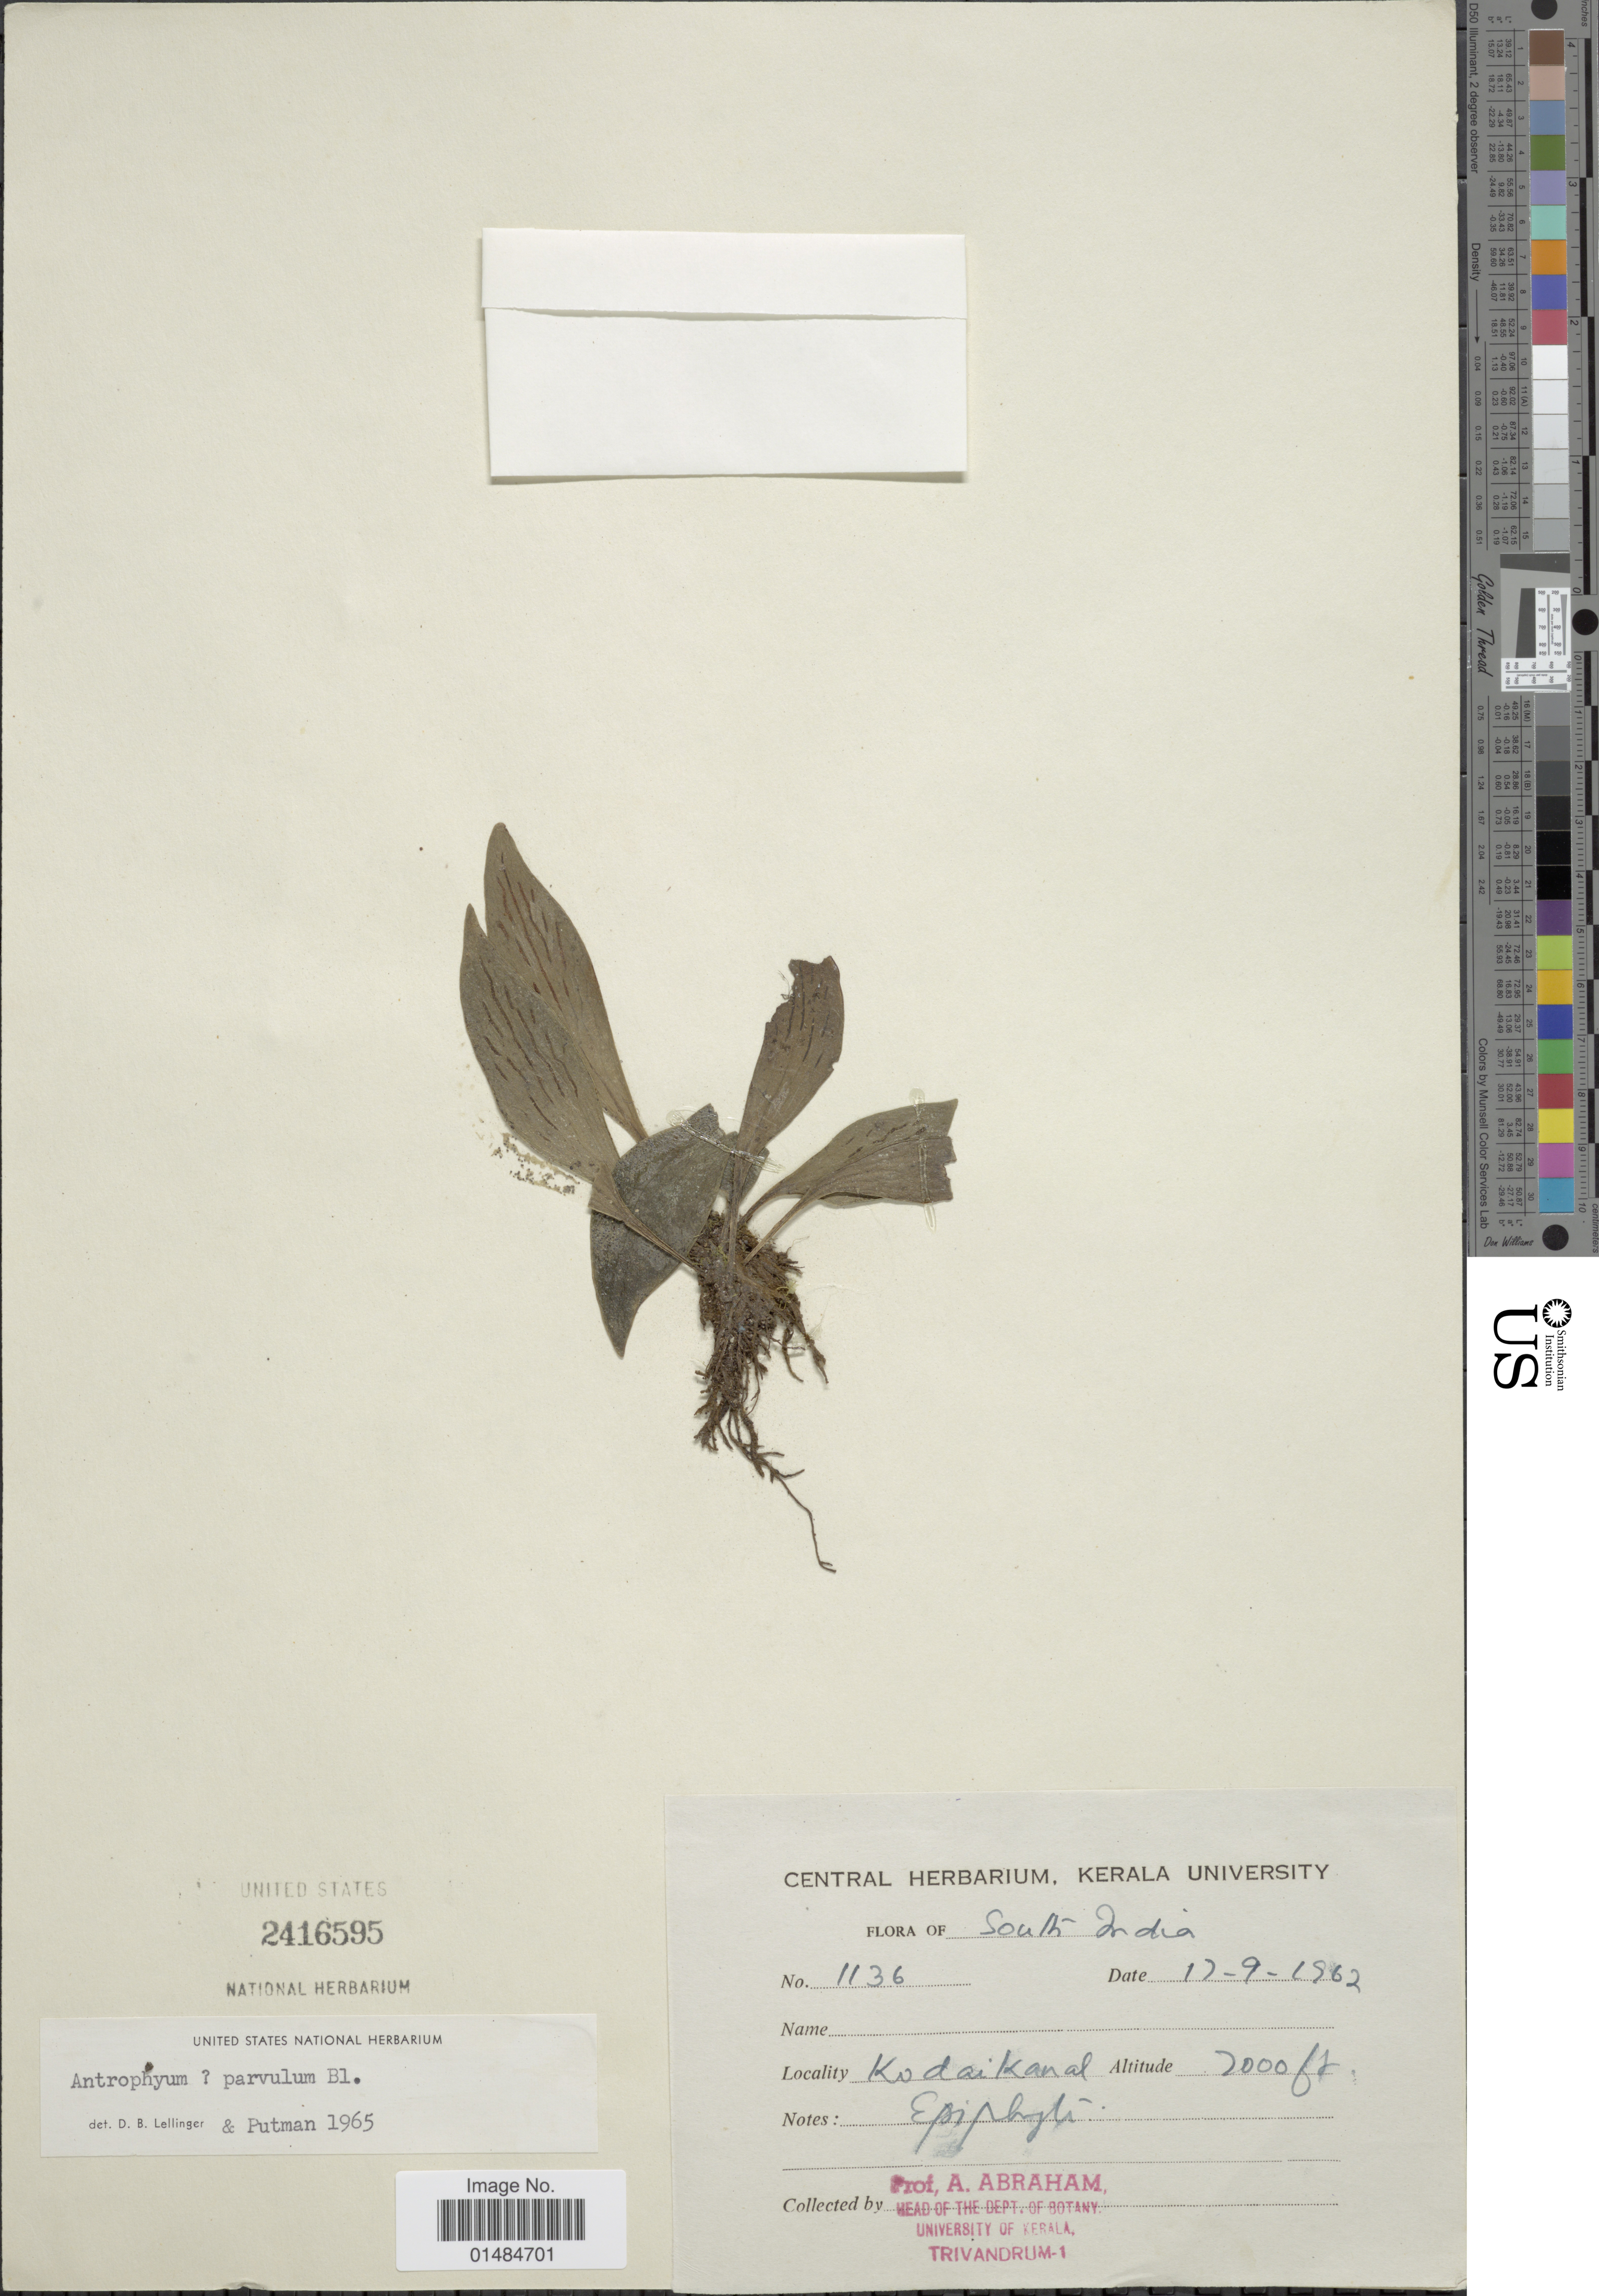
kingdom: Plantae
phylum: Tracheophyta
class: Polypodiopsida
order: Polypodiales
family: Pteridaceae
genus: Antrophyum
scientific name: Antrophyum parvulum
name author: Blume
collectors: A. Abraham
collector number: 1136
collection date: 1962-09-17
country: India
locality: South India. Kodaikanal.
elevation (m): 610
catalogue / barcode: US 2416595